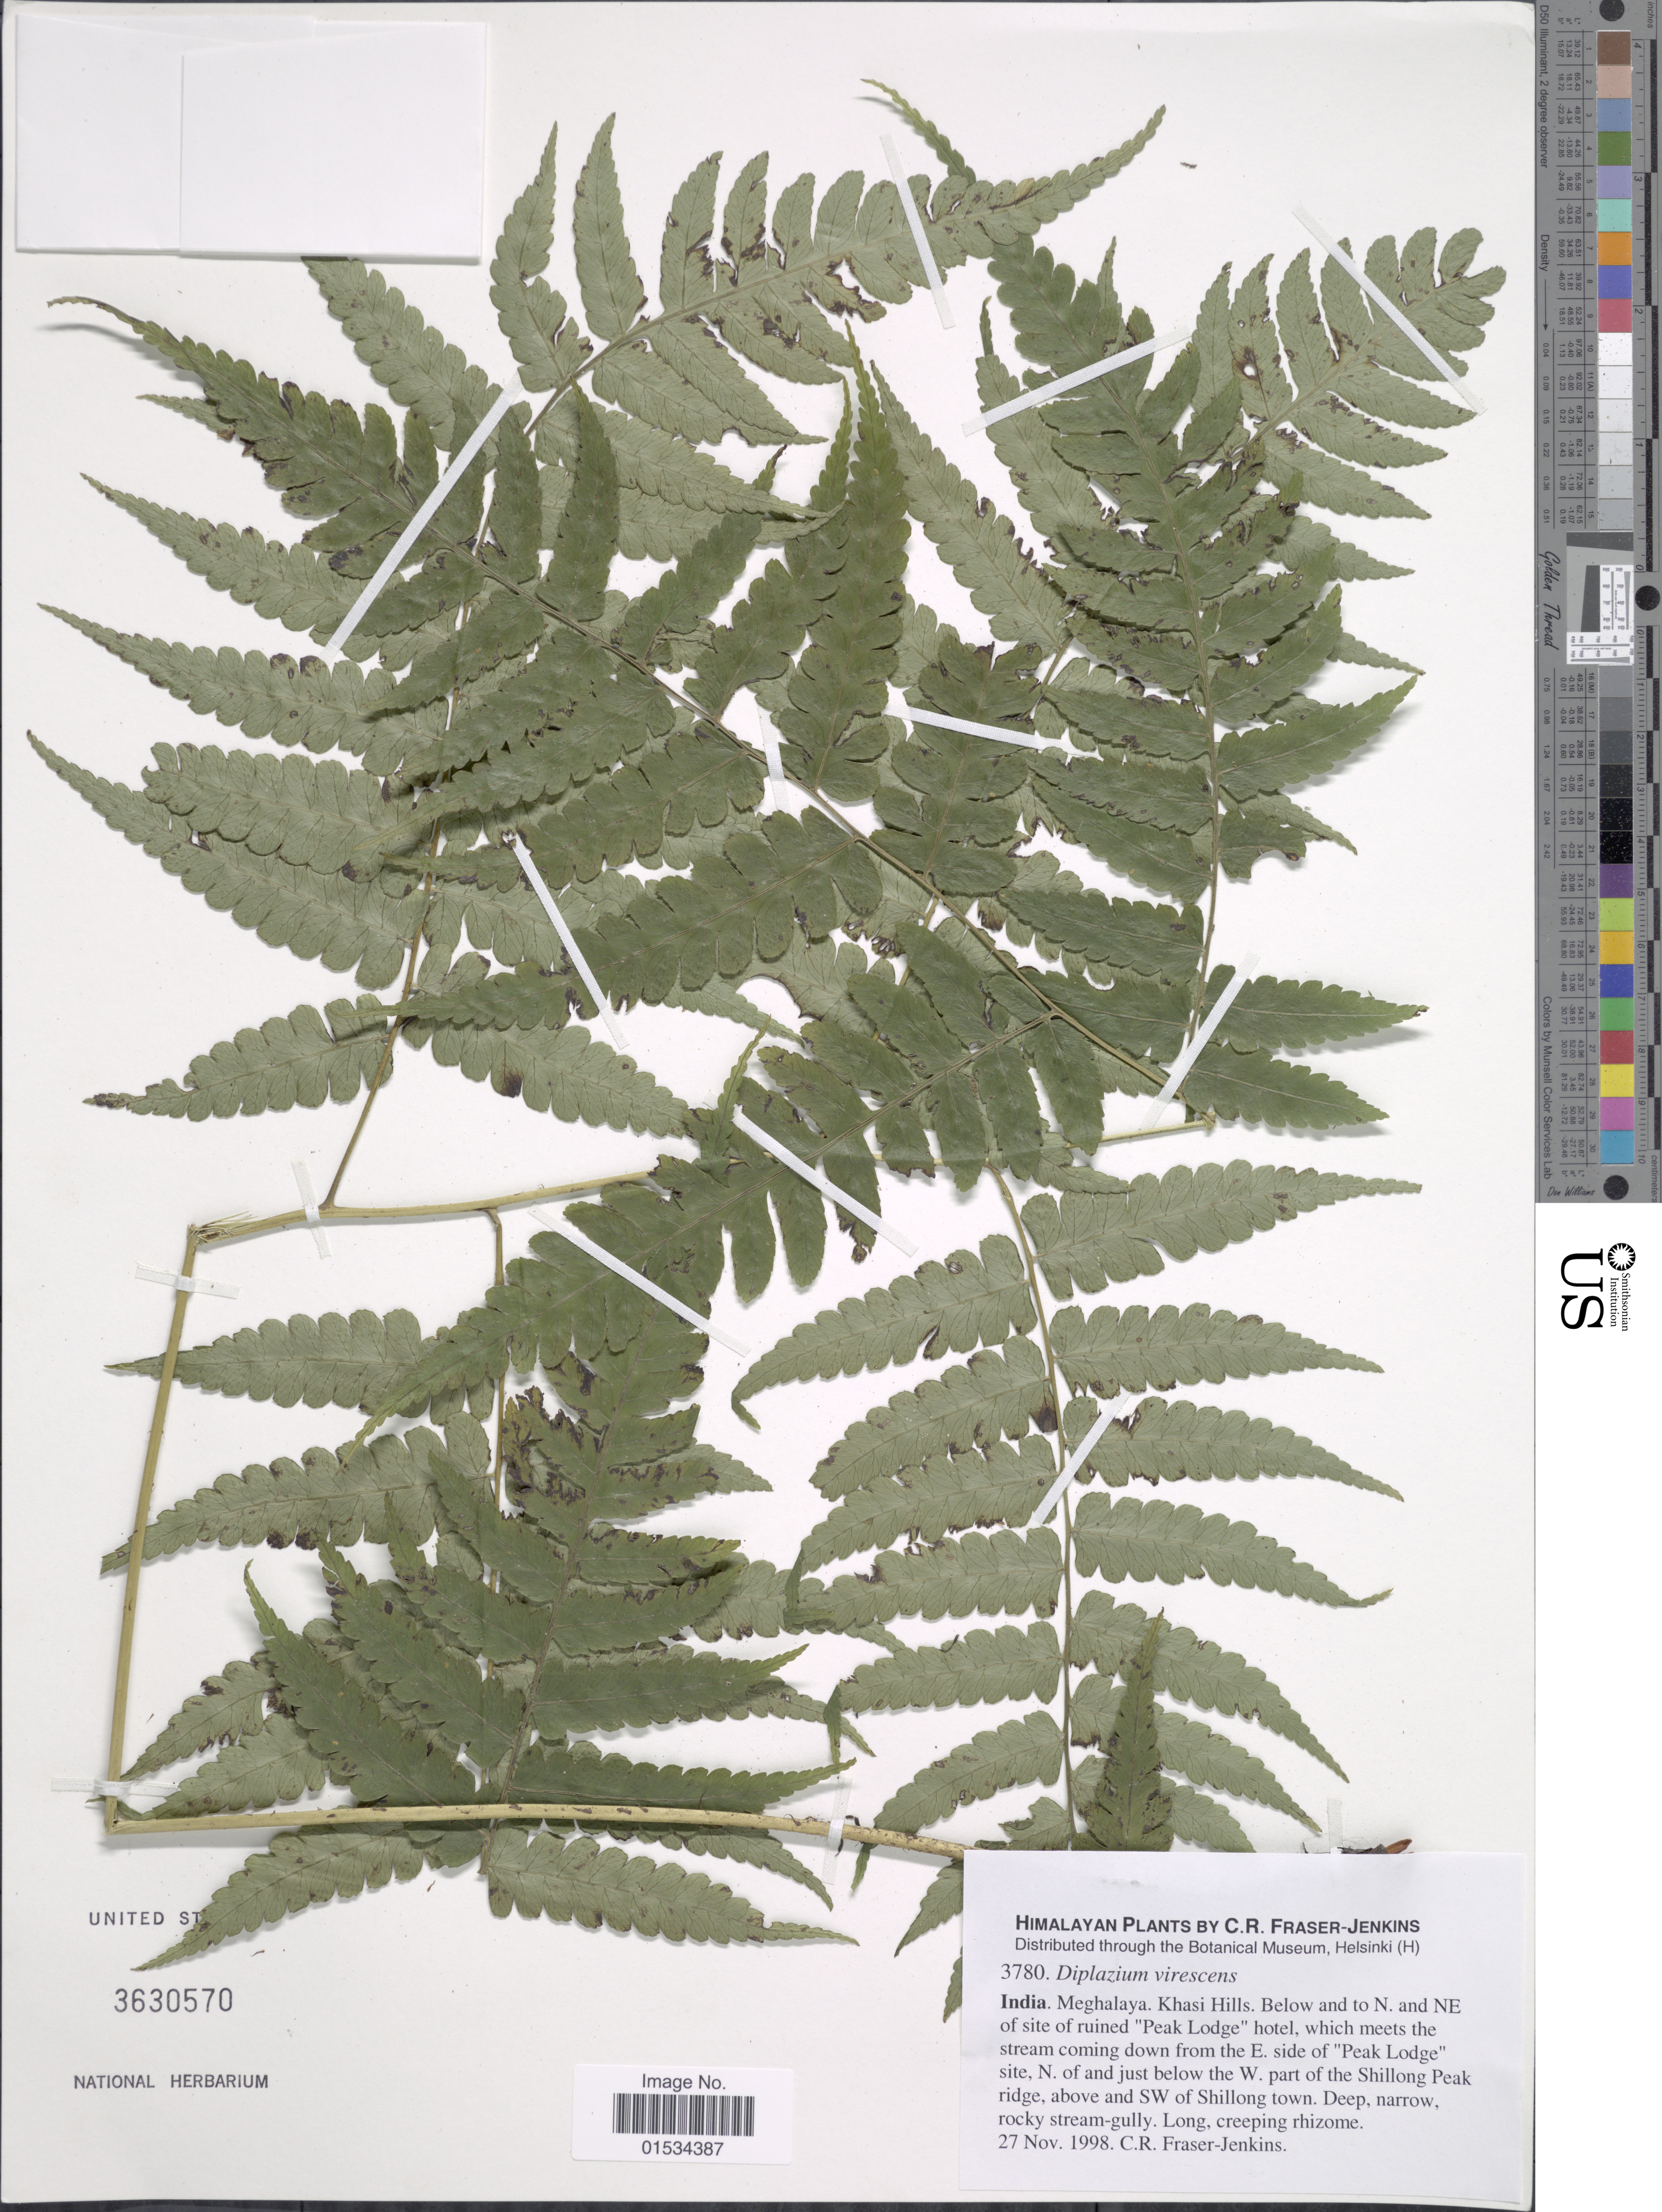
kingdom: Plantae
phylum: Tracheophyta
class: Polypodiopsida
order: Polypodiales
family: Athyriaceae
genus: Diplazium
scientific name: Diplazium virescens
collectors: C. R. Fraser-Jenkins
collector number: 3780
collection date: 1998-11-27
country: India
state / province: Meghalaya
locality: Khasi Hills, Below and to N. and NE of site of ruined "Peak Lodge"hotel, which meets the stream coming down from the E. side of "Peak Lodge"site, N. of and just below the W. part of the Shillong Peak ridge, above and SW of Shillong town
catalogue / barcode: US 3630570